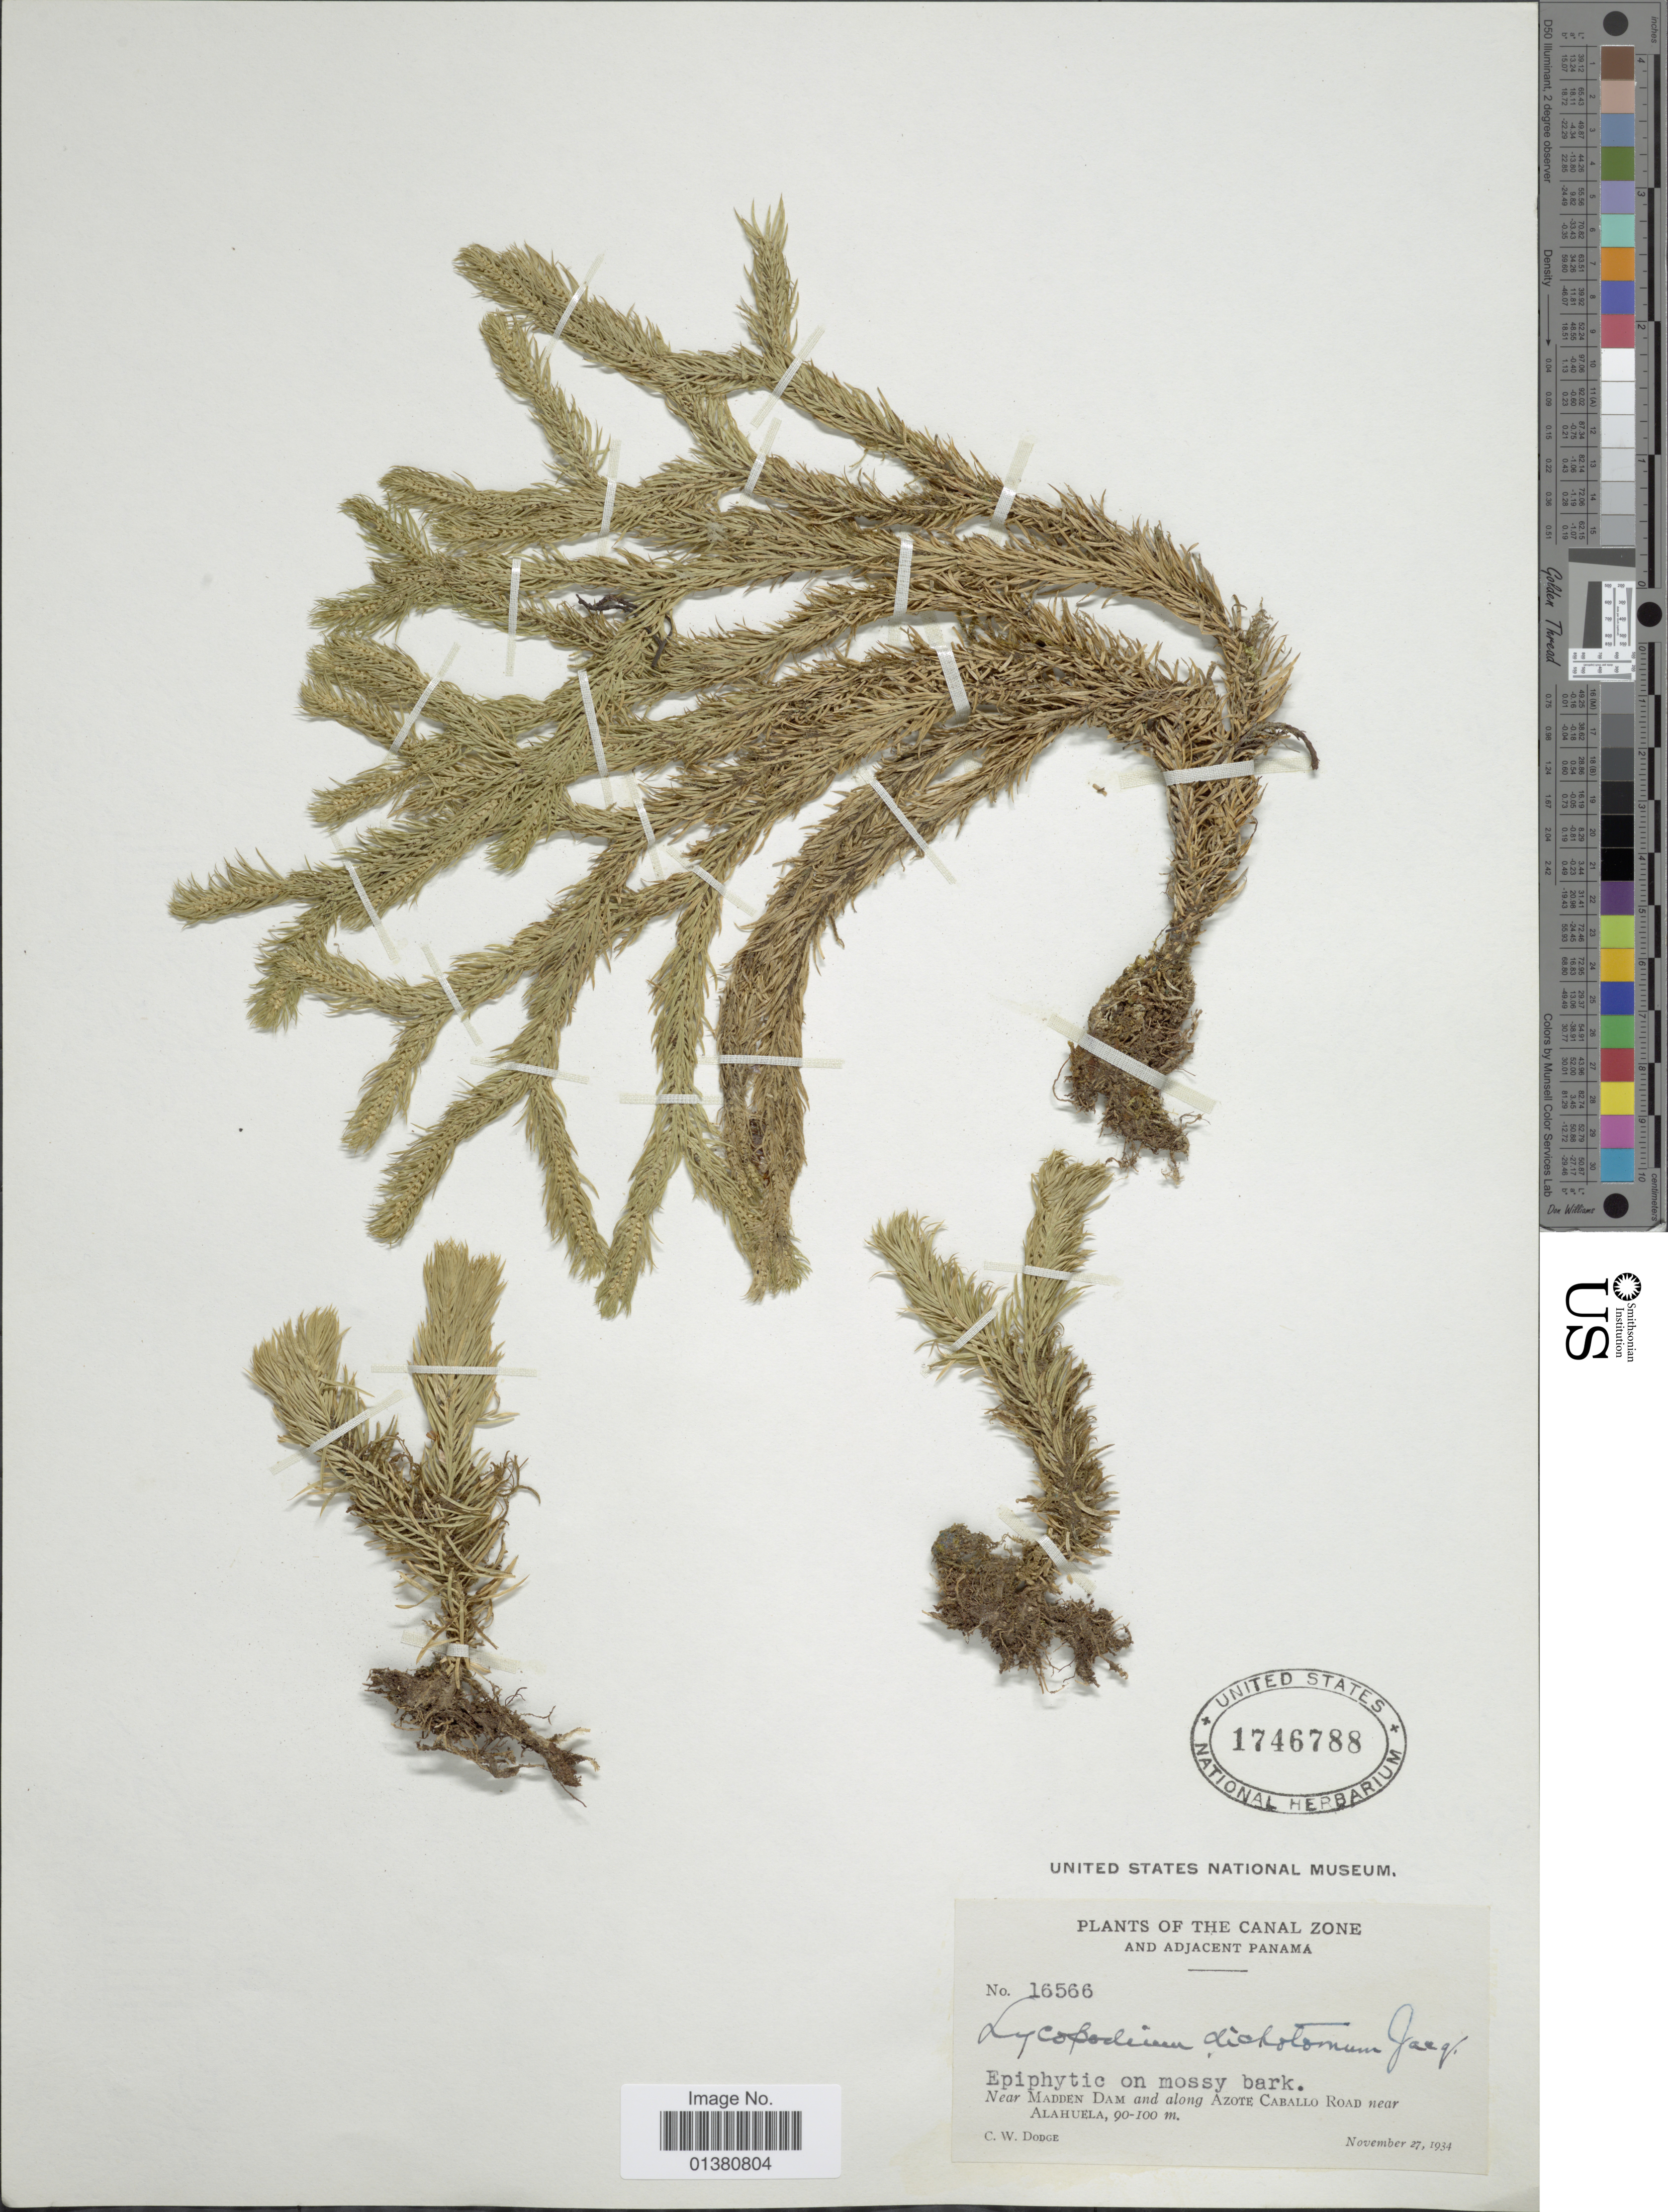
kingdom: Plantae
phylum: Tracheophyta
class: Lycopodiopsida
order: Lycopodiales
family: Lycopodiaceae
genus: Phlegmariurus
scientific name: Phlegmariurus dichotomus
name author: (Jacq.) W.H. Wagner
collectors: C. Dodge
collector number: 16566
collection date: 1934-11-27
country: Panama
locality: The Canal Zone and Adjacent Panama, Near Madden Dam and along along Azote Caballo Road near Alahuela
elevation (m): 90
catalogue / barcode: US 1746788